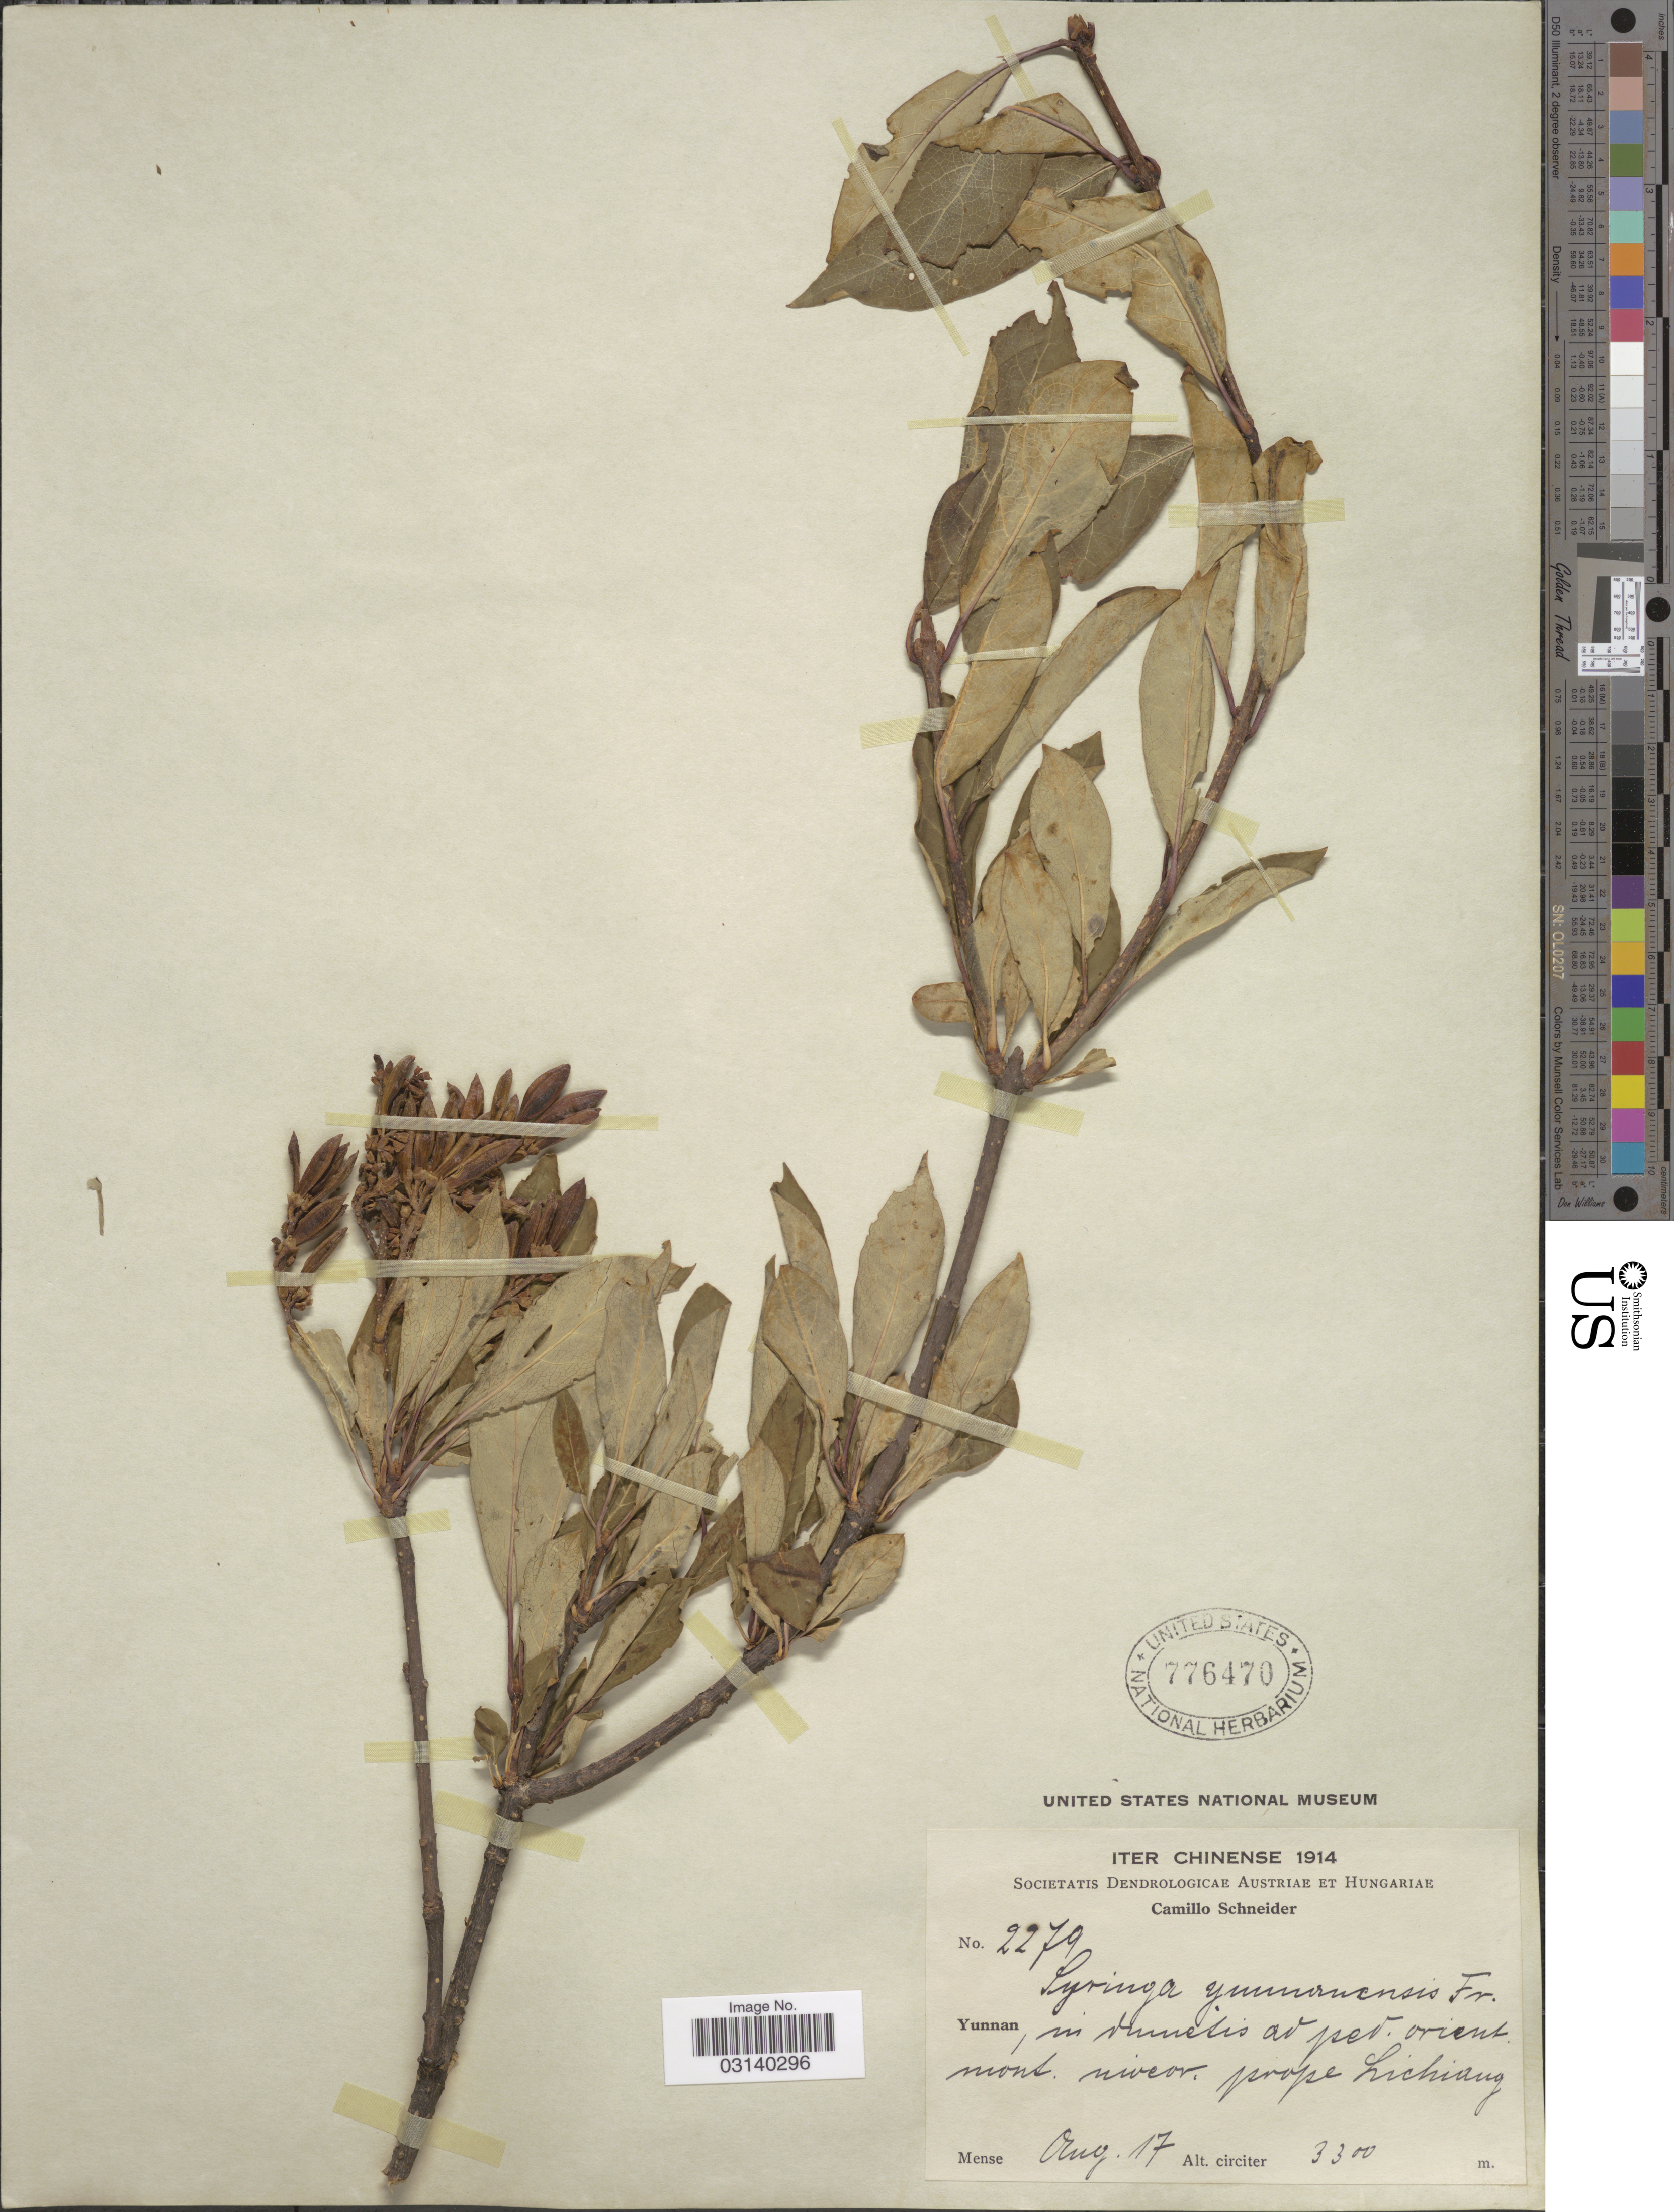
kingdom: Plantae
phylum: Tracheophyta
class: Magnoliopsida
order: Lamiales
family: Oleaceae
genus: Syringa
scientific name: Syringa yunnanensis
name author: Franch.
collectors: C. K. Schneider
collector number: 2279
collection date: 1914-08-17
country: China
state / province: Yunnan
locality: In dumetis ad ped. orient. mont. niveor. prope Lichiang.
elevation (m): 3300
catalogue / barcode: US 776470